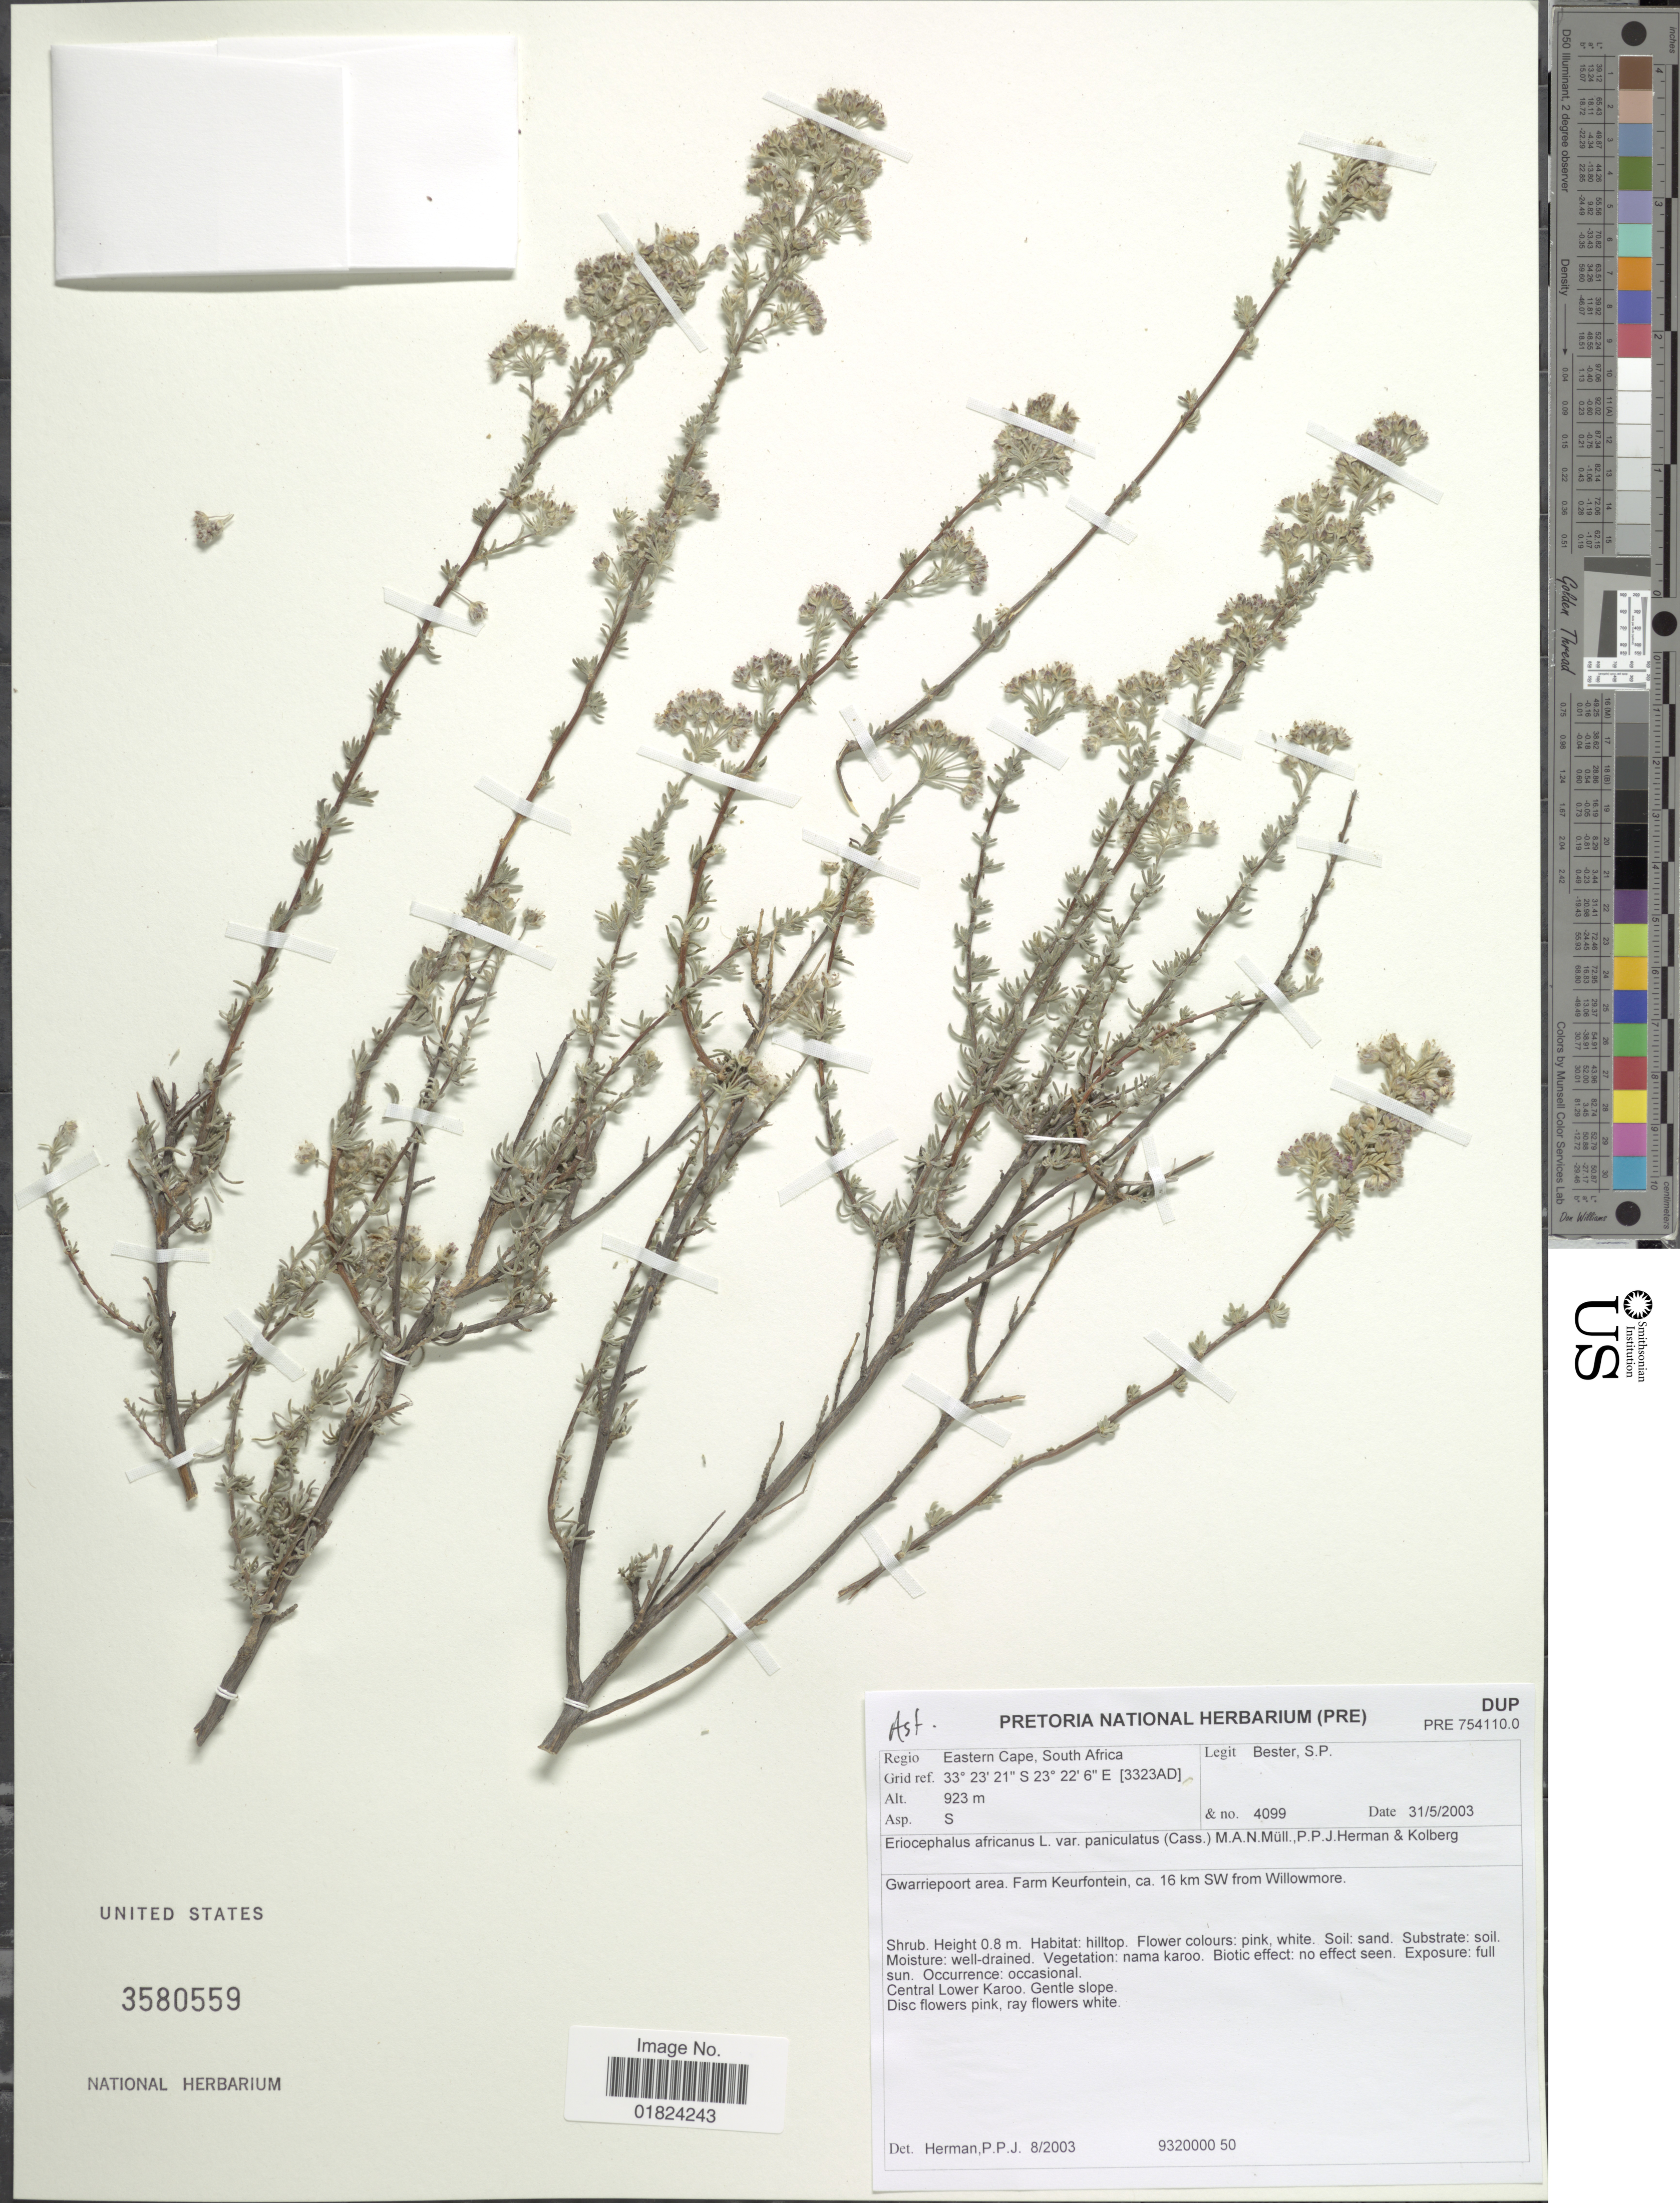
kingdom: Plantae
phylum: Tracheophyta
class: Magnoliopsida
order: Asterales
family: Asteraceae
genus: Eriocephalus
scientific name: Eriocephalus africanus var. paniculatus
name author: (Cass.) M.A.N. Müll. et al.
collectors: S. Bester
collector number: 4099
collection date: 2003-05-31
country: South Africa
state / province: Eastern Cape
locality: Gwarriepoort area, Farm Keurfontein, ca. 16 km SW from Willowmore.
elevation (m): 923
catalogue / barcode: US 3580559